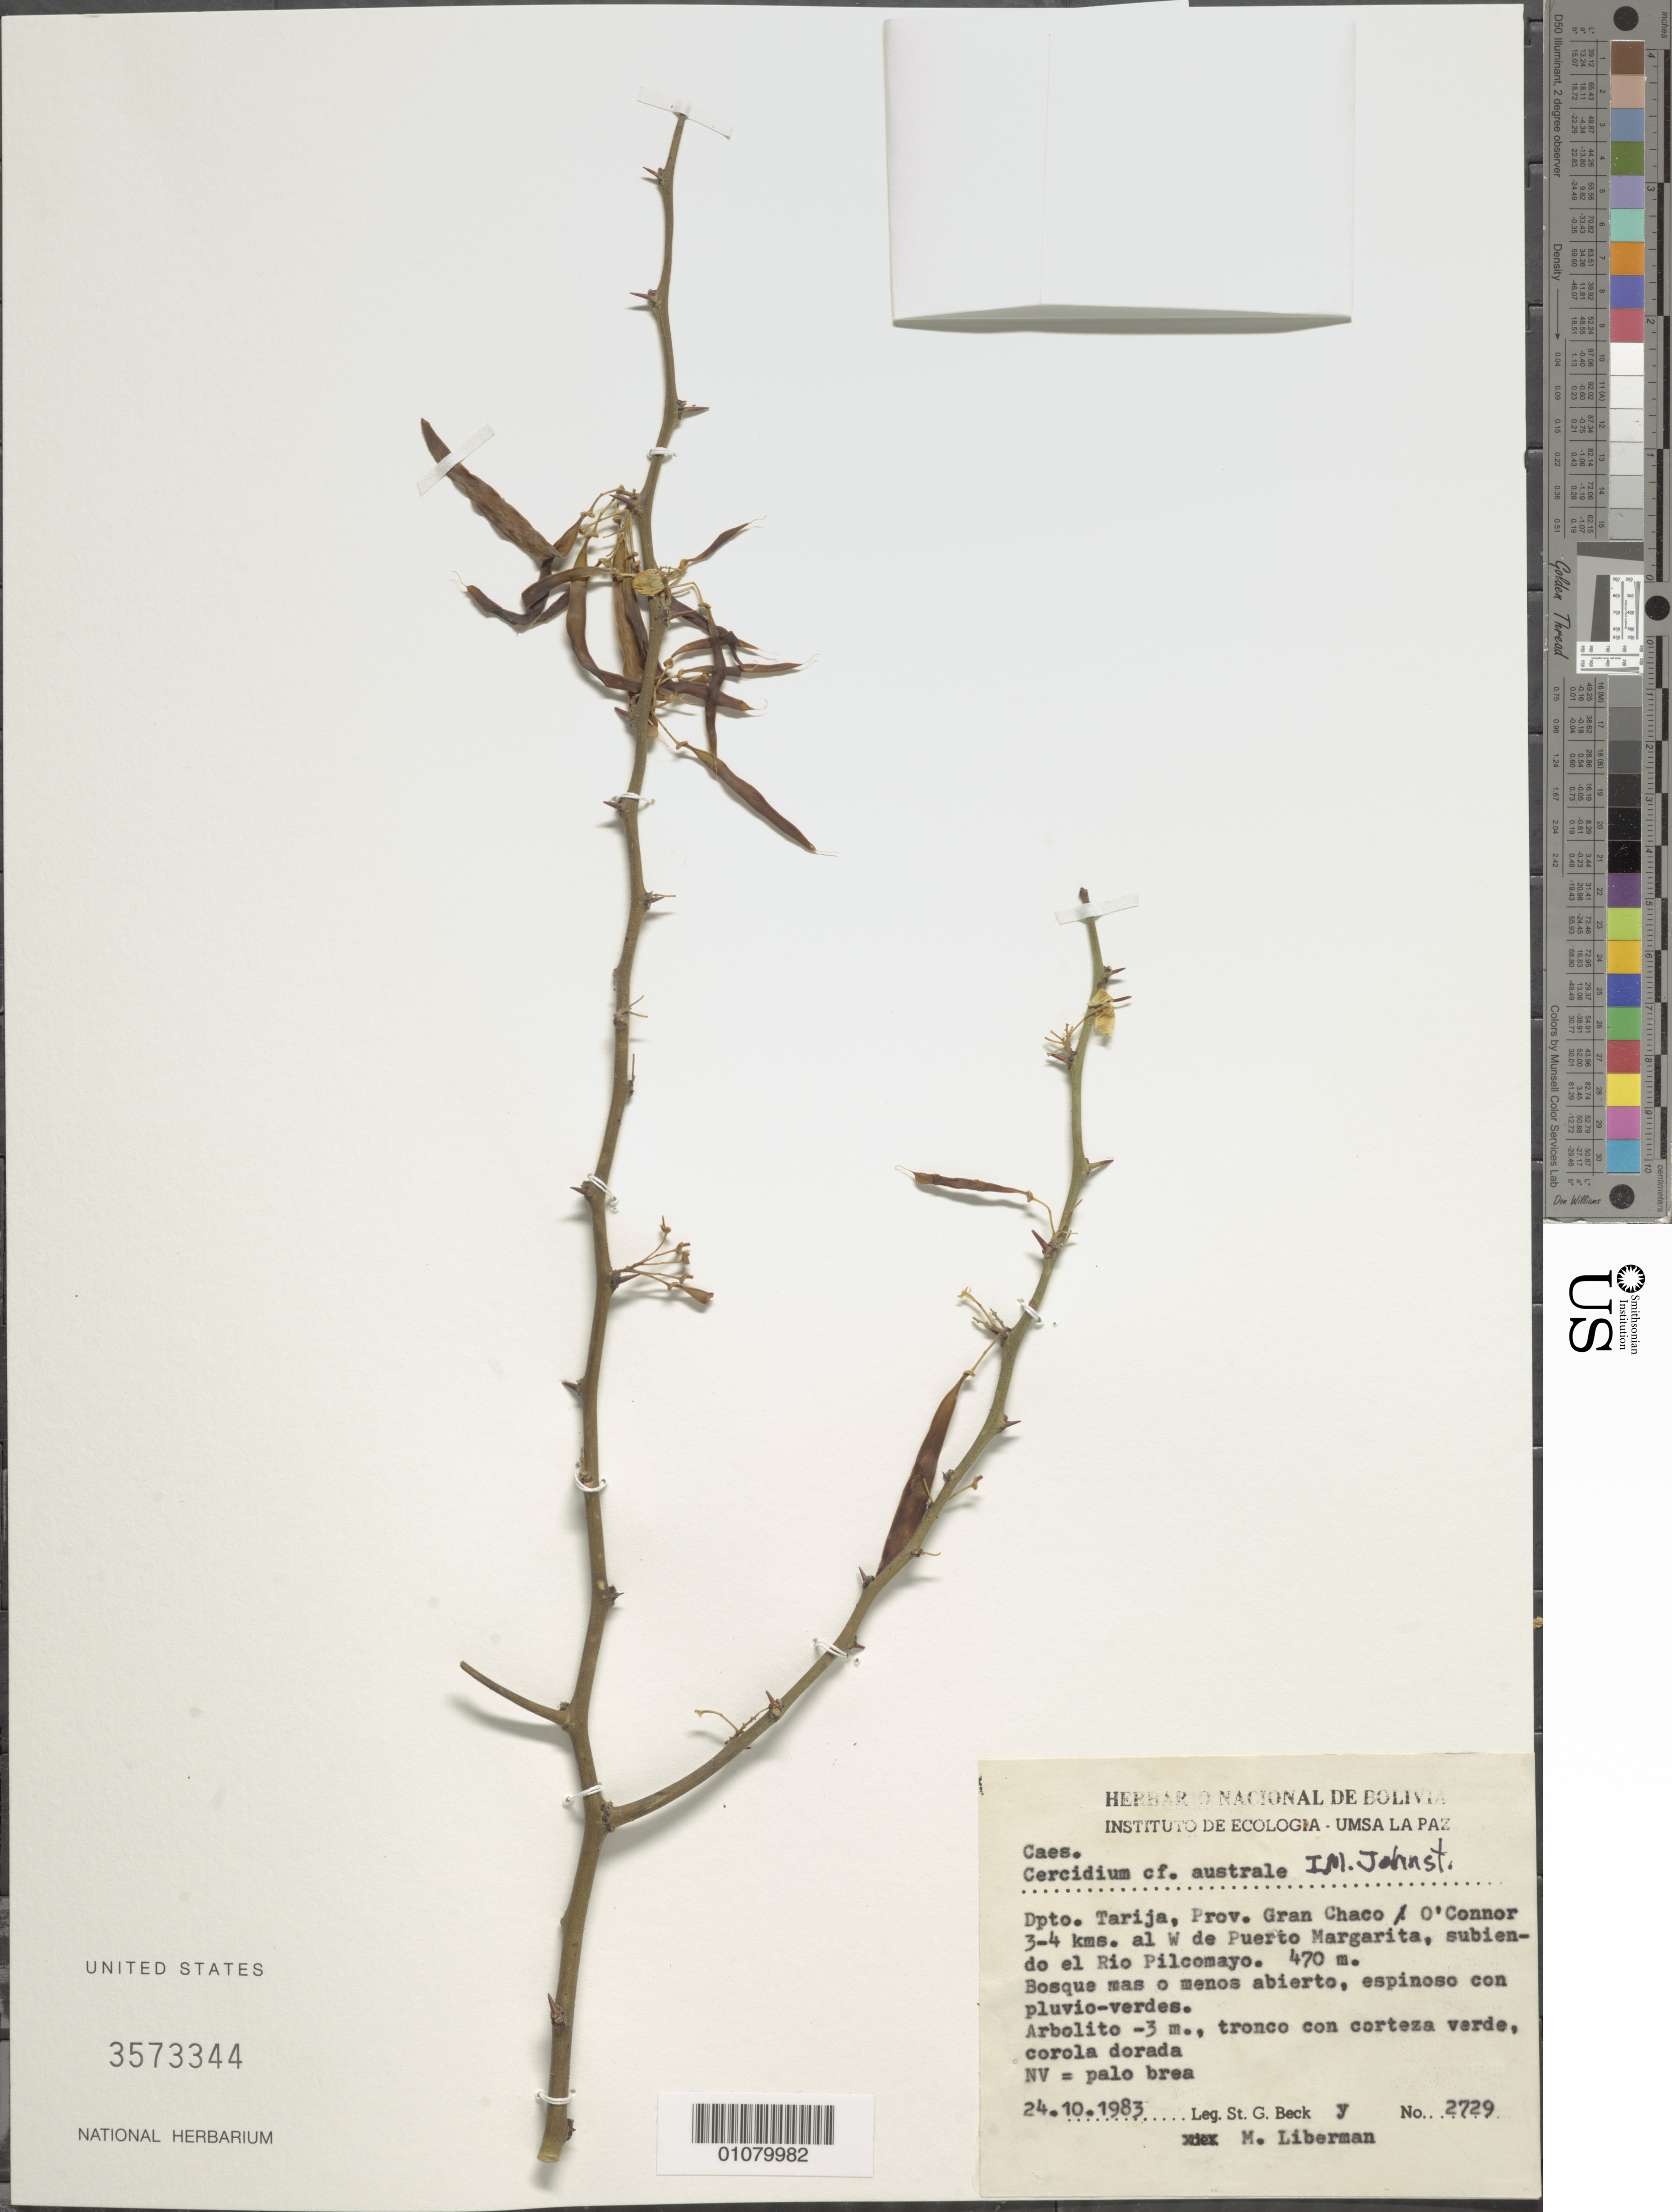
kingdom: Plantae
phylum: Tracheophyta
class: Magnoliopsida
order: Fabales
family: Fabaceae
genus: Parkinsonia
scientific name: Parkinsonia glauca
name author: (Cav.) Varjão & Mansano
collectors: S. G. Beck & M. Liberman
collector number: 2729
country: Bolivia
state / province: Tarija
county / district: Gran Chaco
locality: Tarija, O'Connor, W de Puerto Margarita, El Rio Pilcomayo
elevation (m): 470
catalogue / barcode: US 3573344